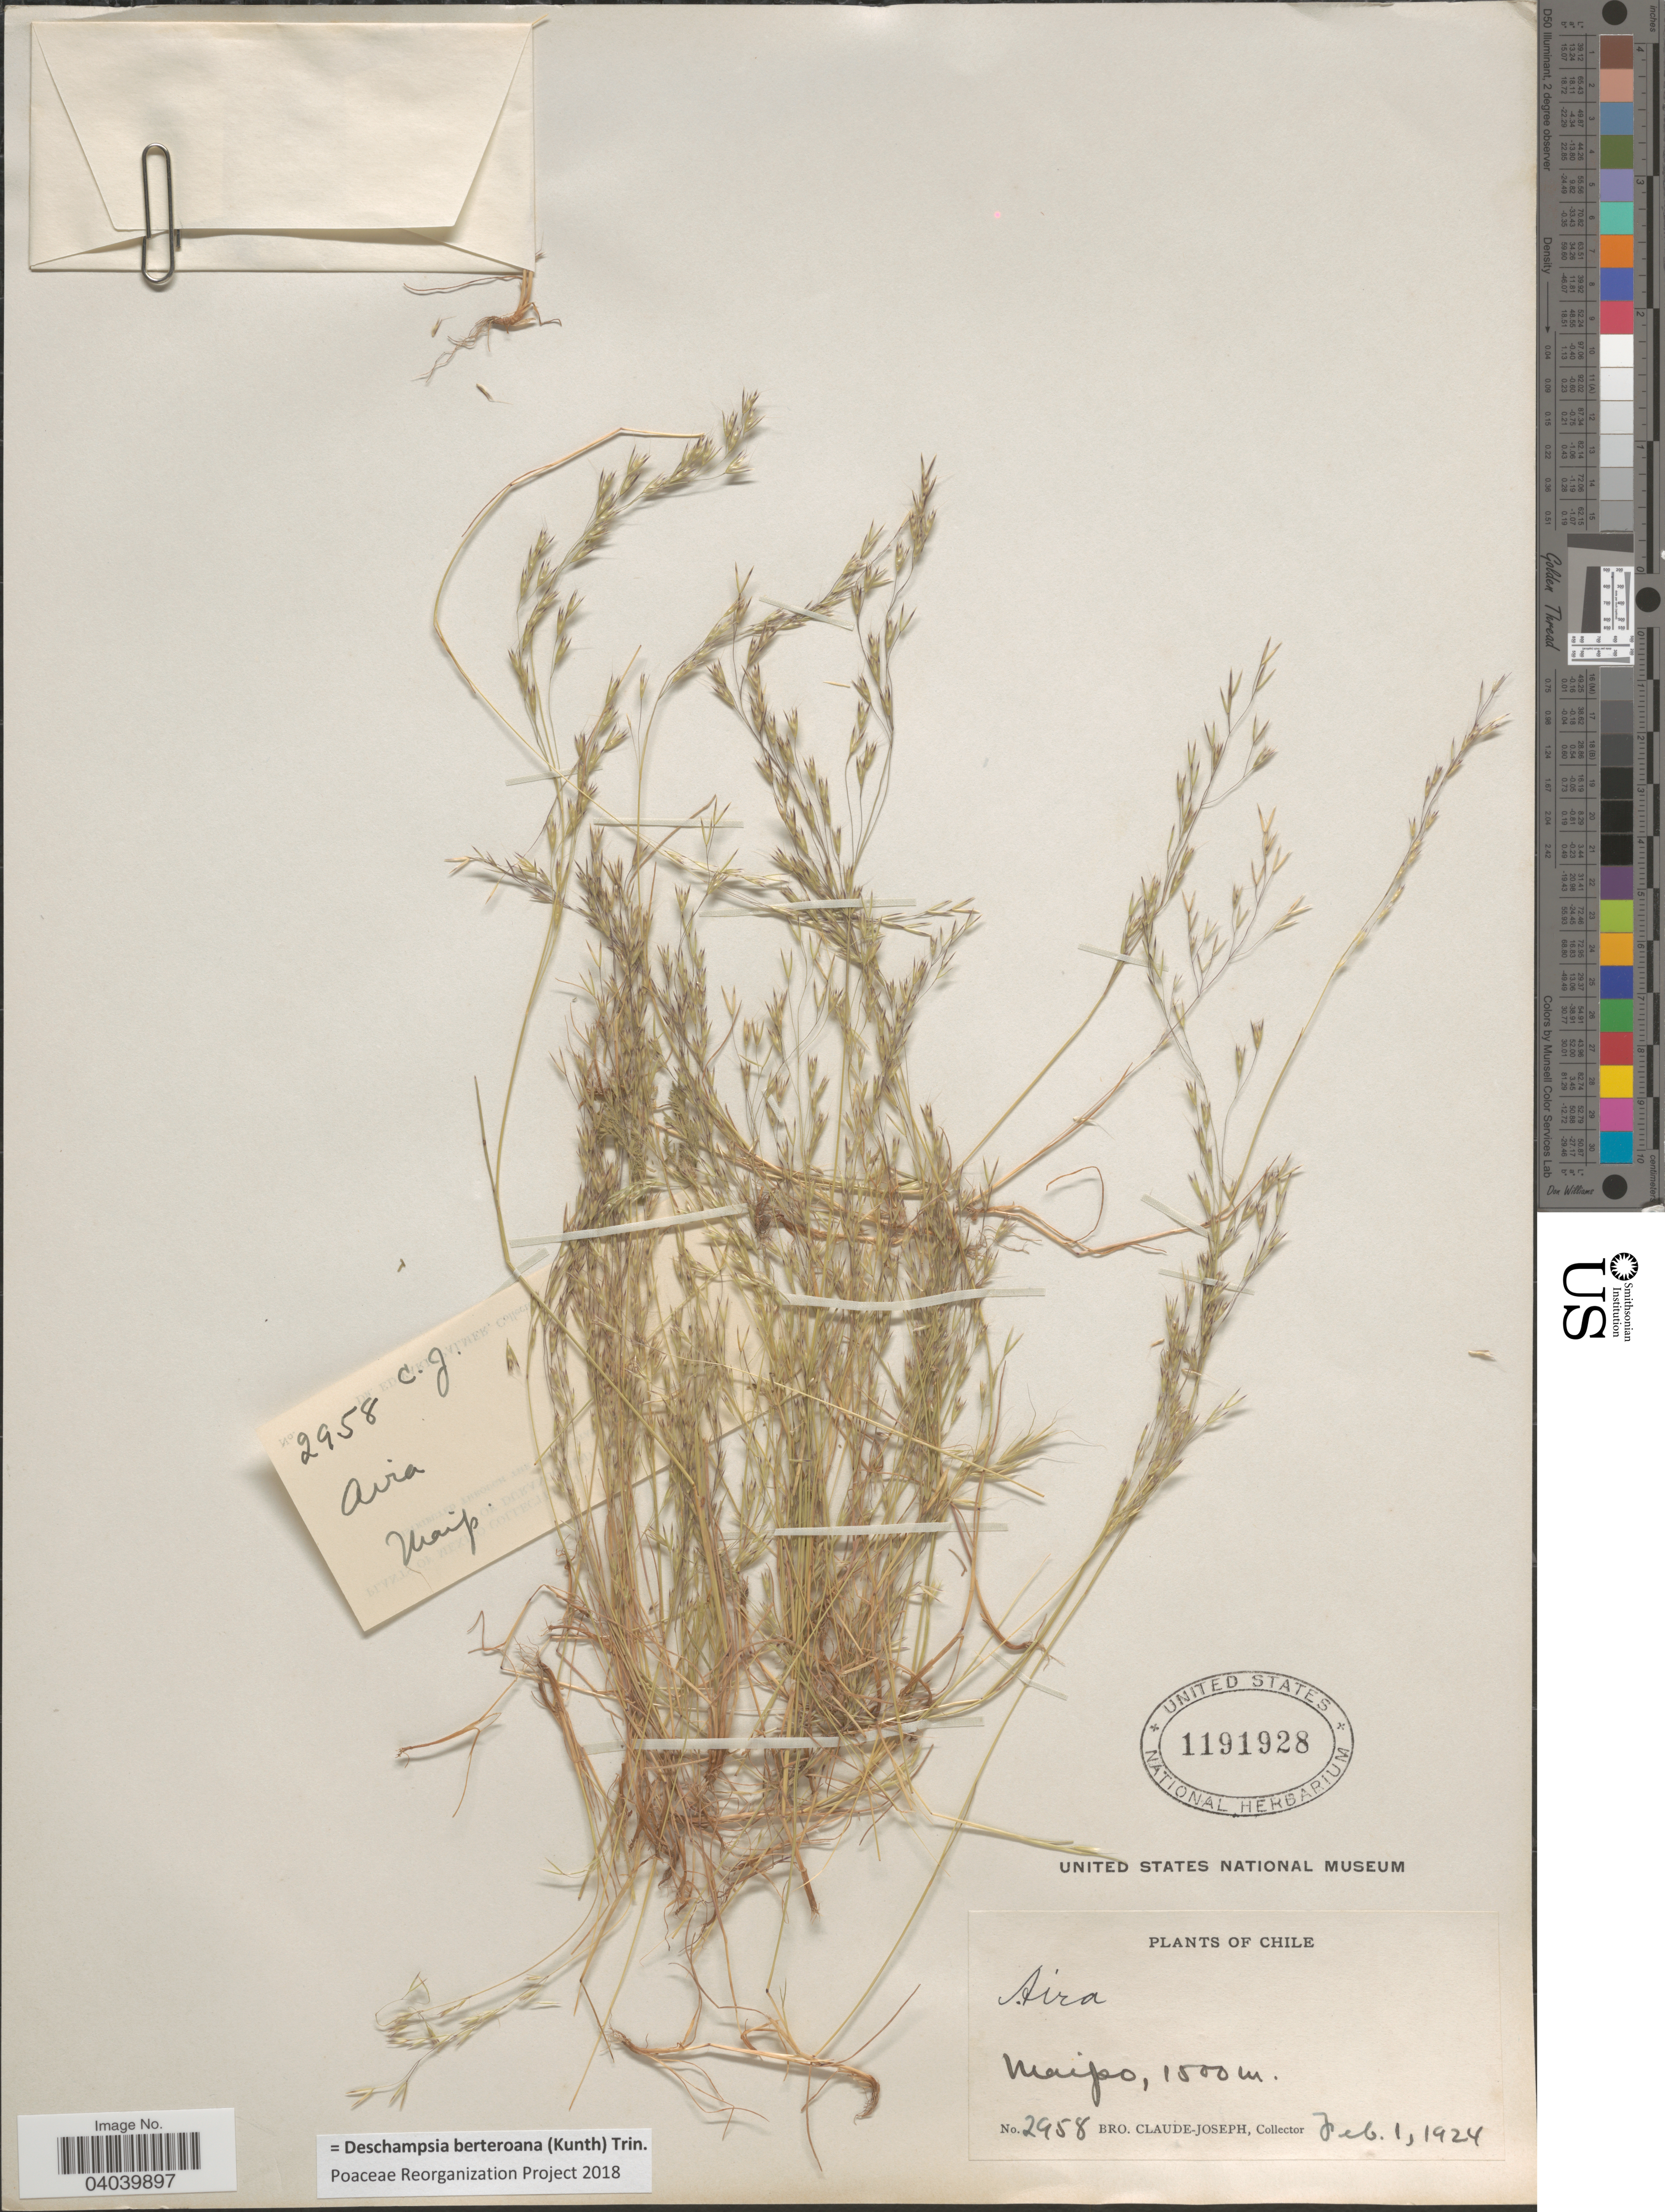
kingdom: Plantae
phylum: Tracheophyta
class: Liliopsida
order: Poales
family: Poaceae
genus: Deschampsia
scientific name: Deschampsia berteroana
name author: (Kunth) Trin.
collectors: Bro. Claude-Joseph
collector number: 2958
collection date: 1924-02-01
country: Chile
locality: Maipo.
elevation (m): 1500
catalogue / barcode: US 1191928